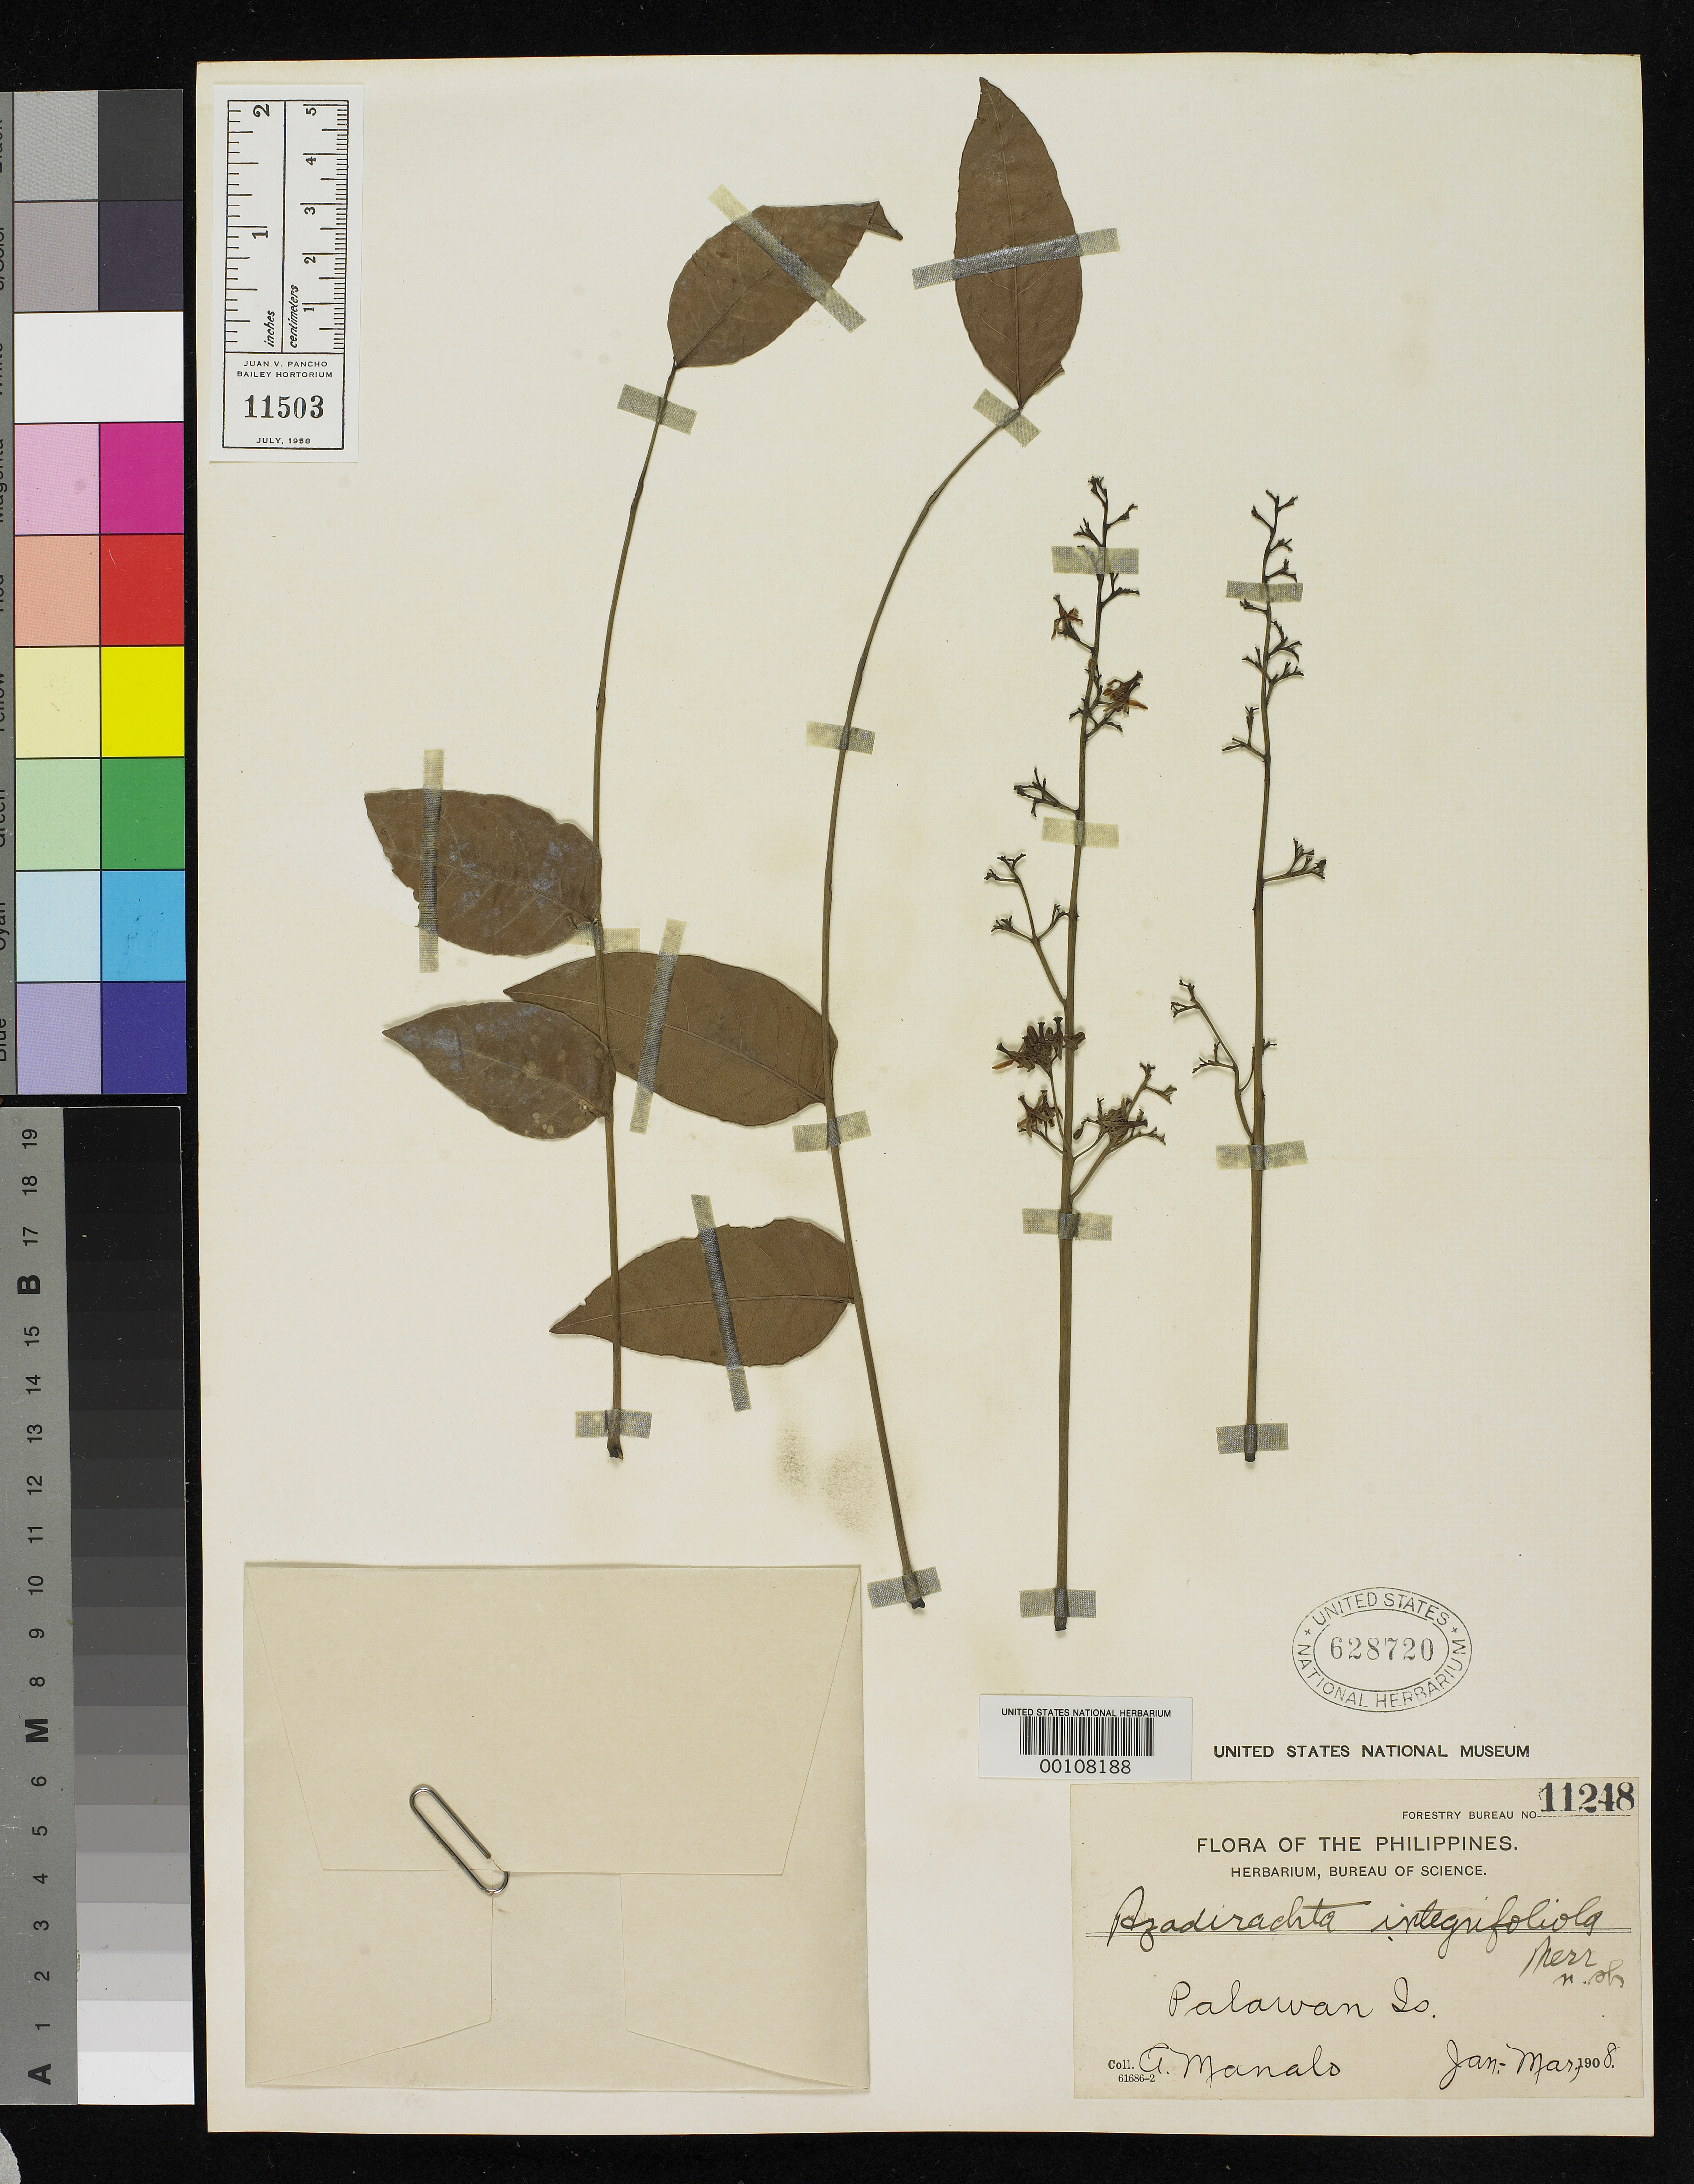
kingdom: Plantae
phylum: Tracheophyta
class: Magnoliopsida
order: Sapindales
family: Meliaceae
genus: Azadirachta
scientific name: Azadirachta integrifolia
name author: Merr.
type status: Isotype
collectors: A. Manalo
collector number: For. Bur. 11248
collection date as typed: Mar 1908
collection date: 1908-03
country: Philippines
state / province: Mimaropa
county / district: Palawan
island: Palawan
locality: Malcampo.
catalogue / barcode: US 628720